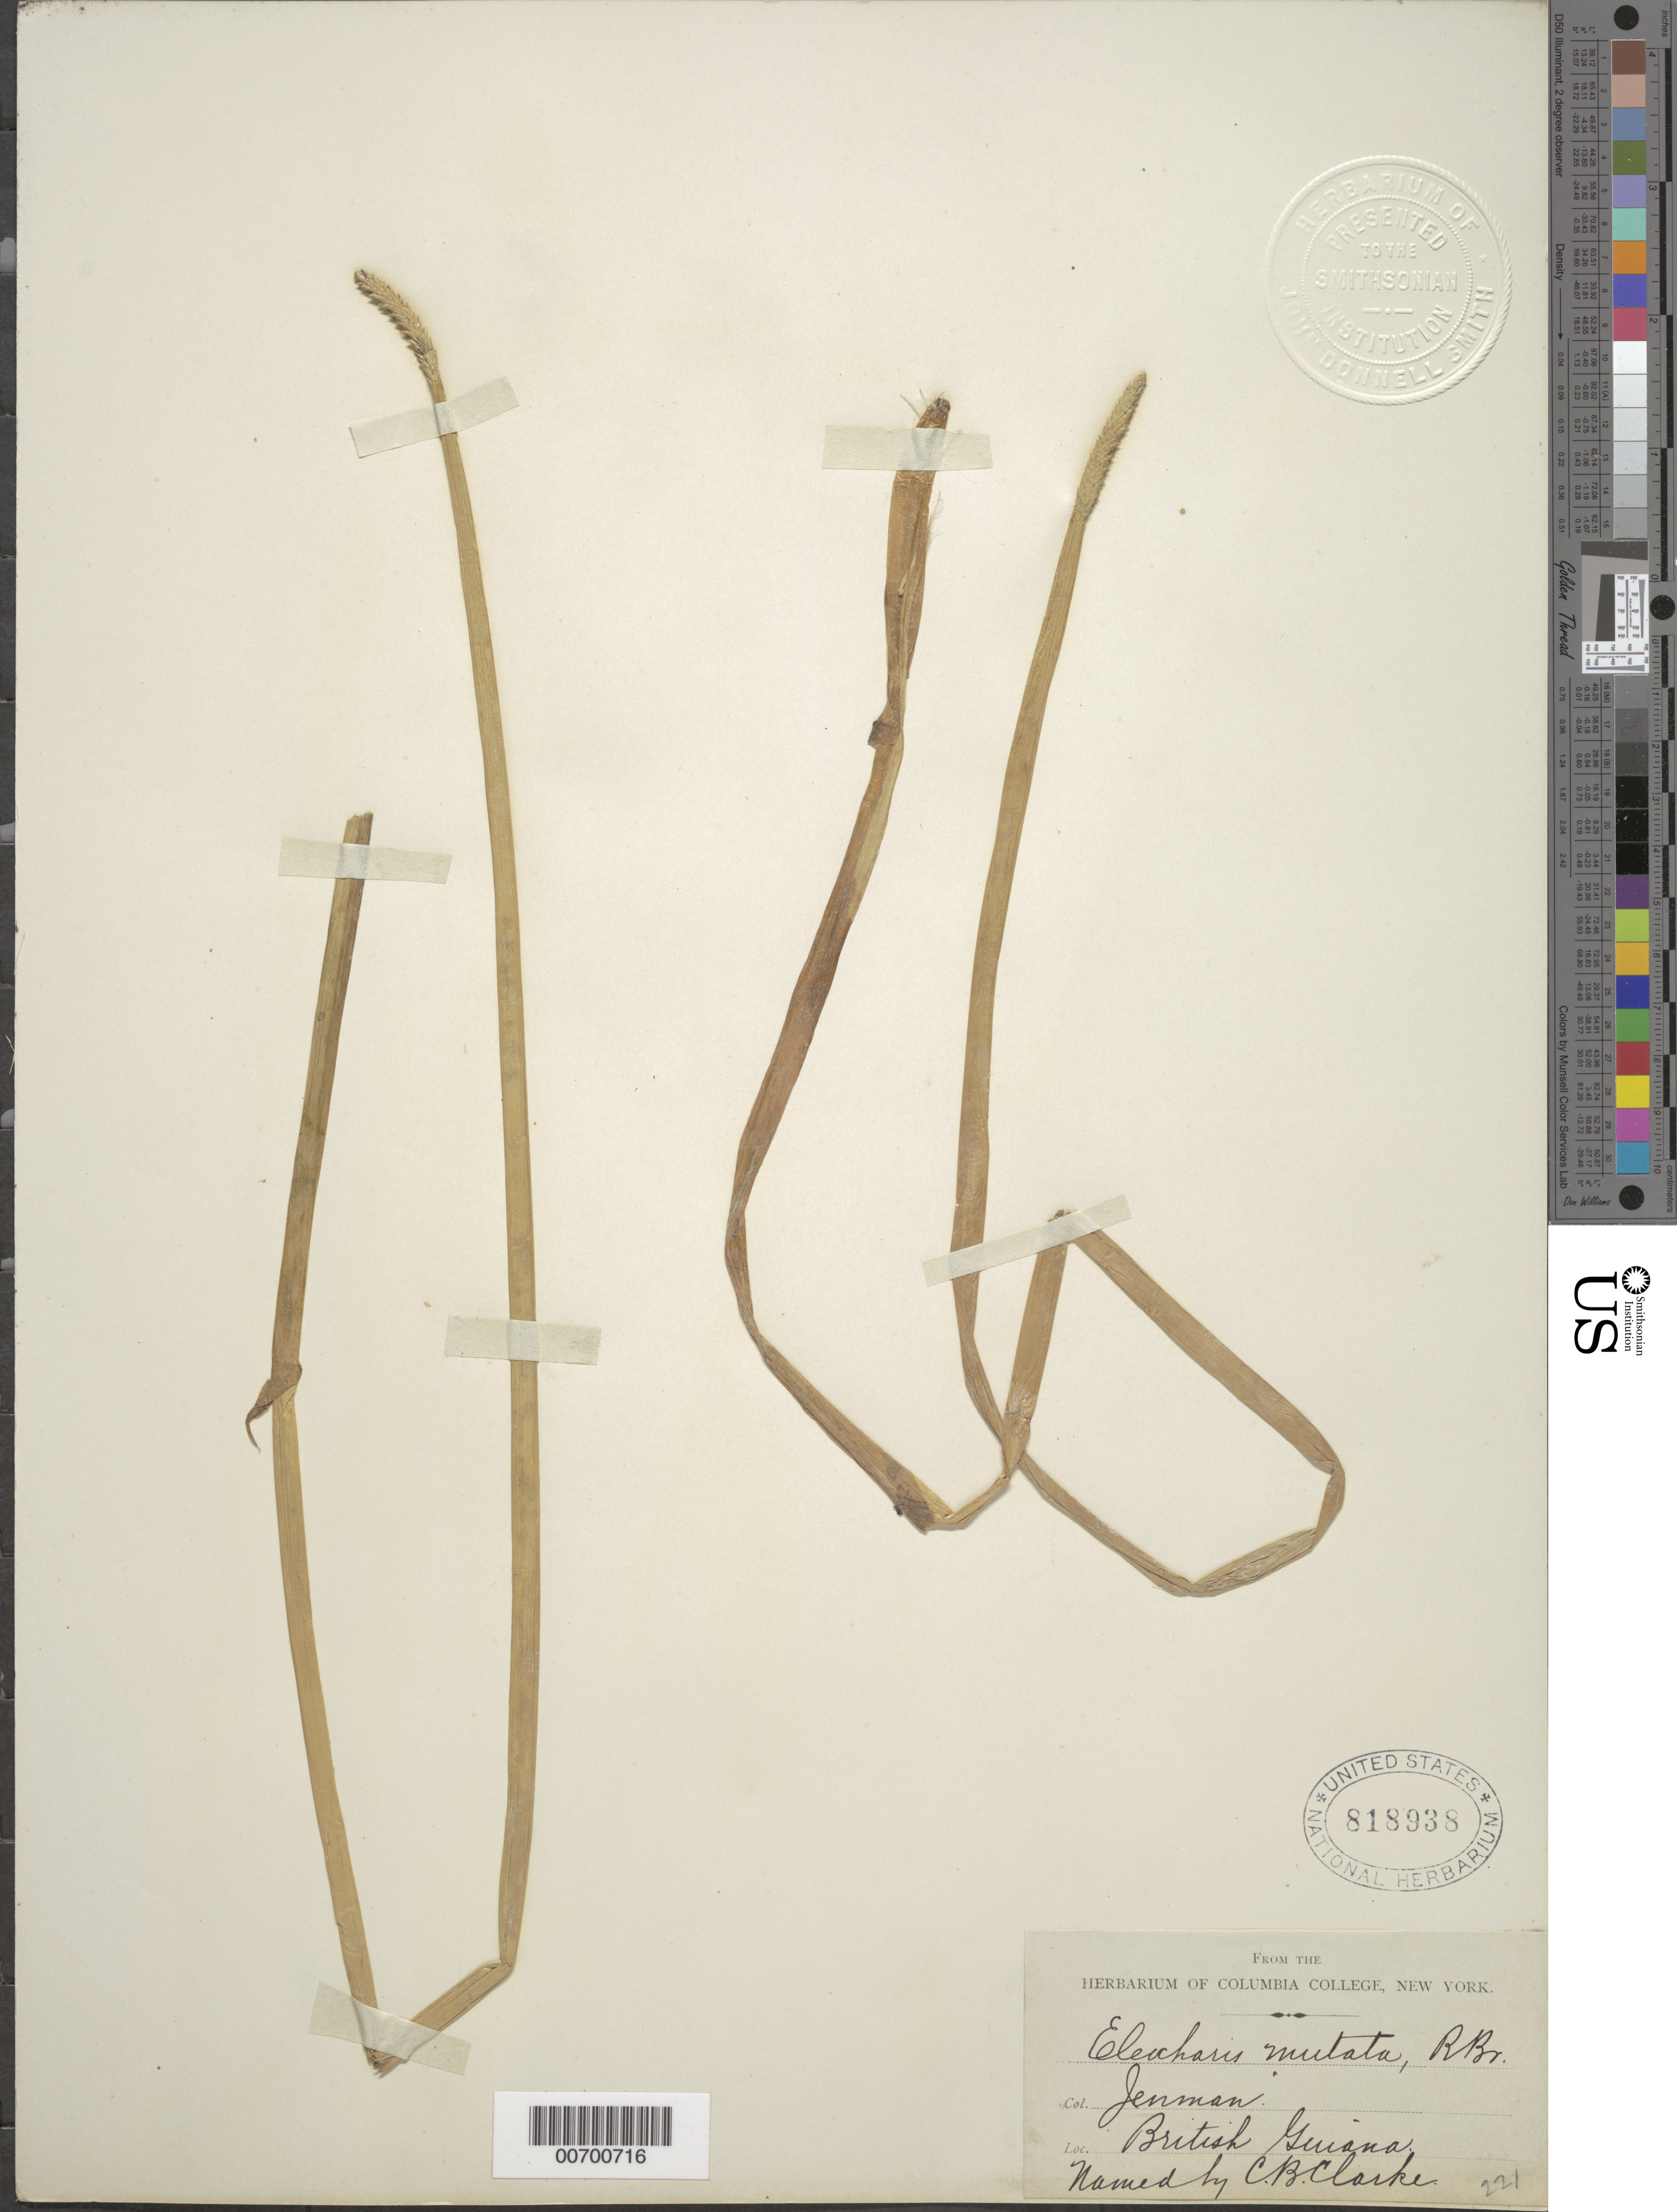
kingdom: Plantae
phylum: Tracheophyta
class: Liliopsida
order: Poales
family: Cyperaceae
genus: Eleocharis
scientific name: Eleocharis mutata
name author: (L.) Roem. & Schult.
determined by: Clarke, C. B.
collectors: G. S. Jenman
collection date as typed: s.d.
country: Guyana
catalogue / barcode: US 818938